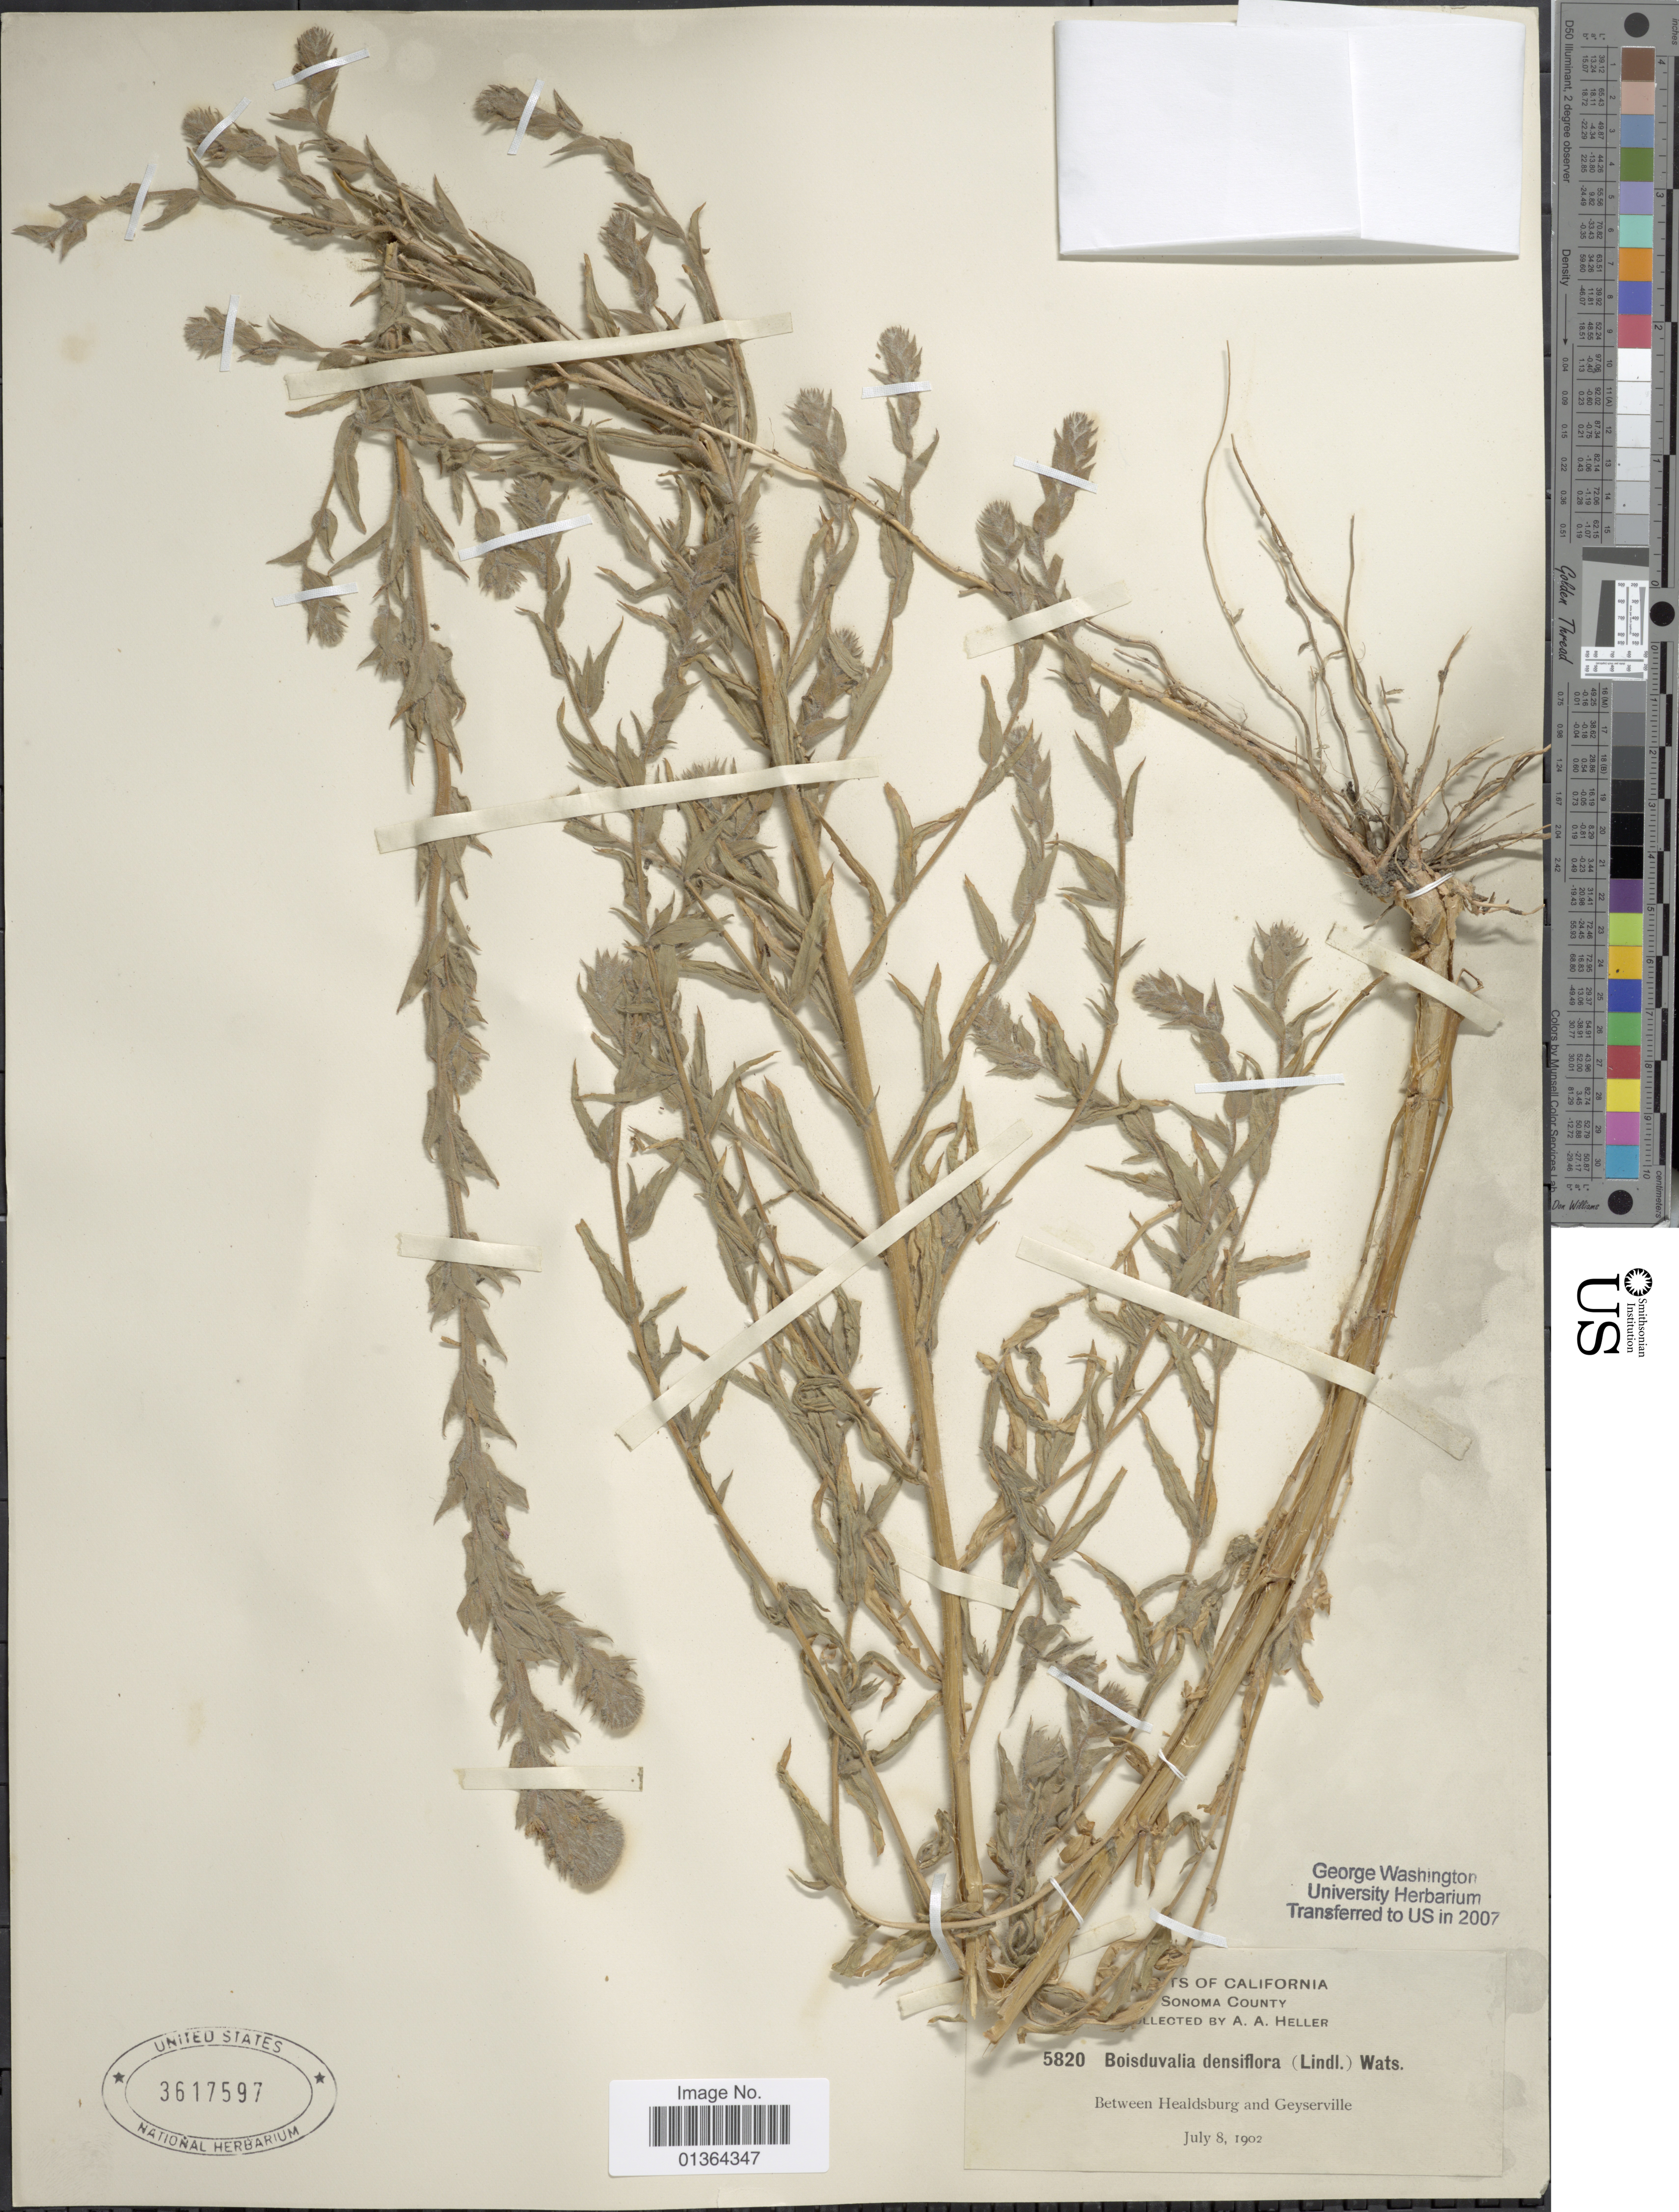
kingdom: Plantae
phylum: Tracheophyta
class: Magnoliopsida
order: Myrtales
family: Onagraceae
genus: Epilobium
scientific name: Epilobium densiflorum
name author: (Lindl.) Hoch & P.H. Raven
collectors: A. A. Heller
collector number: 5820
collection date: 1902-08-08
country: United States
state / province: California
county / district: Sonoma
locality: Sonoma County, between Healdsburg and Geyserville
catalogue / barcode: US 3617597